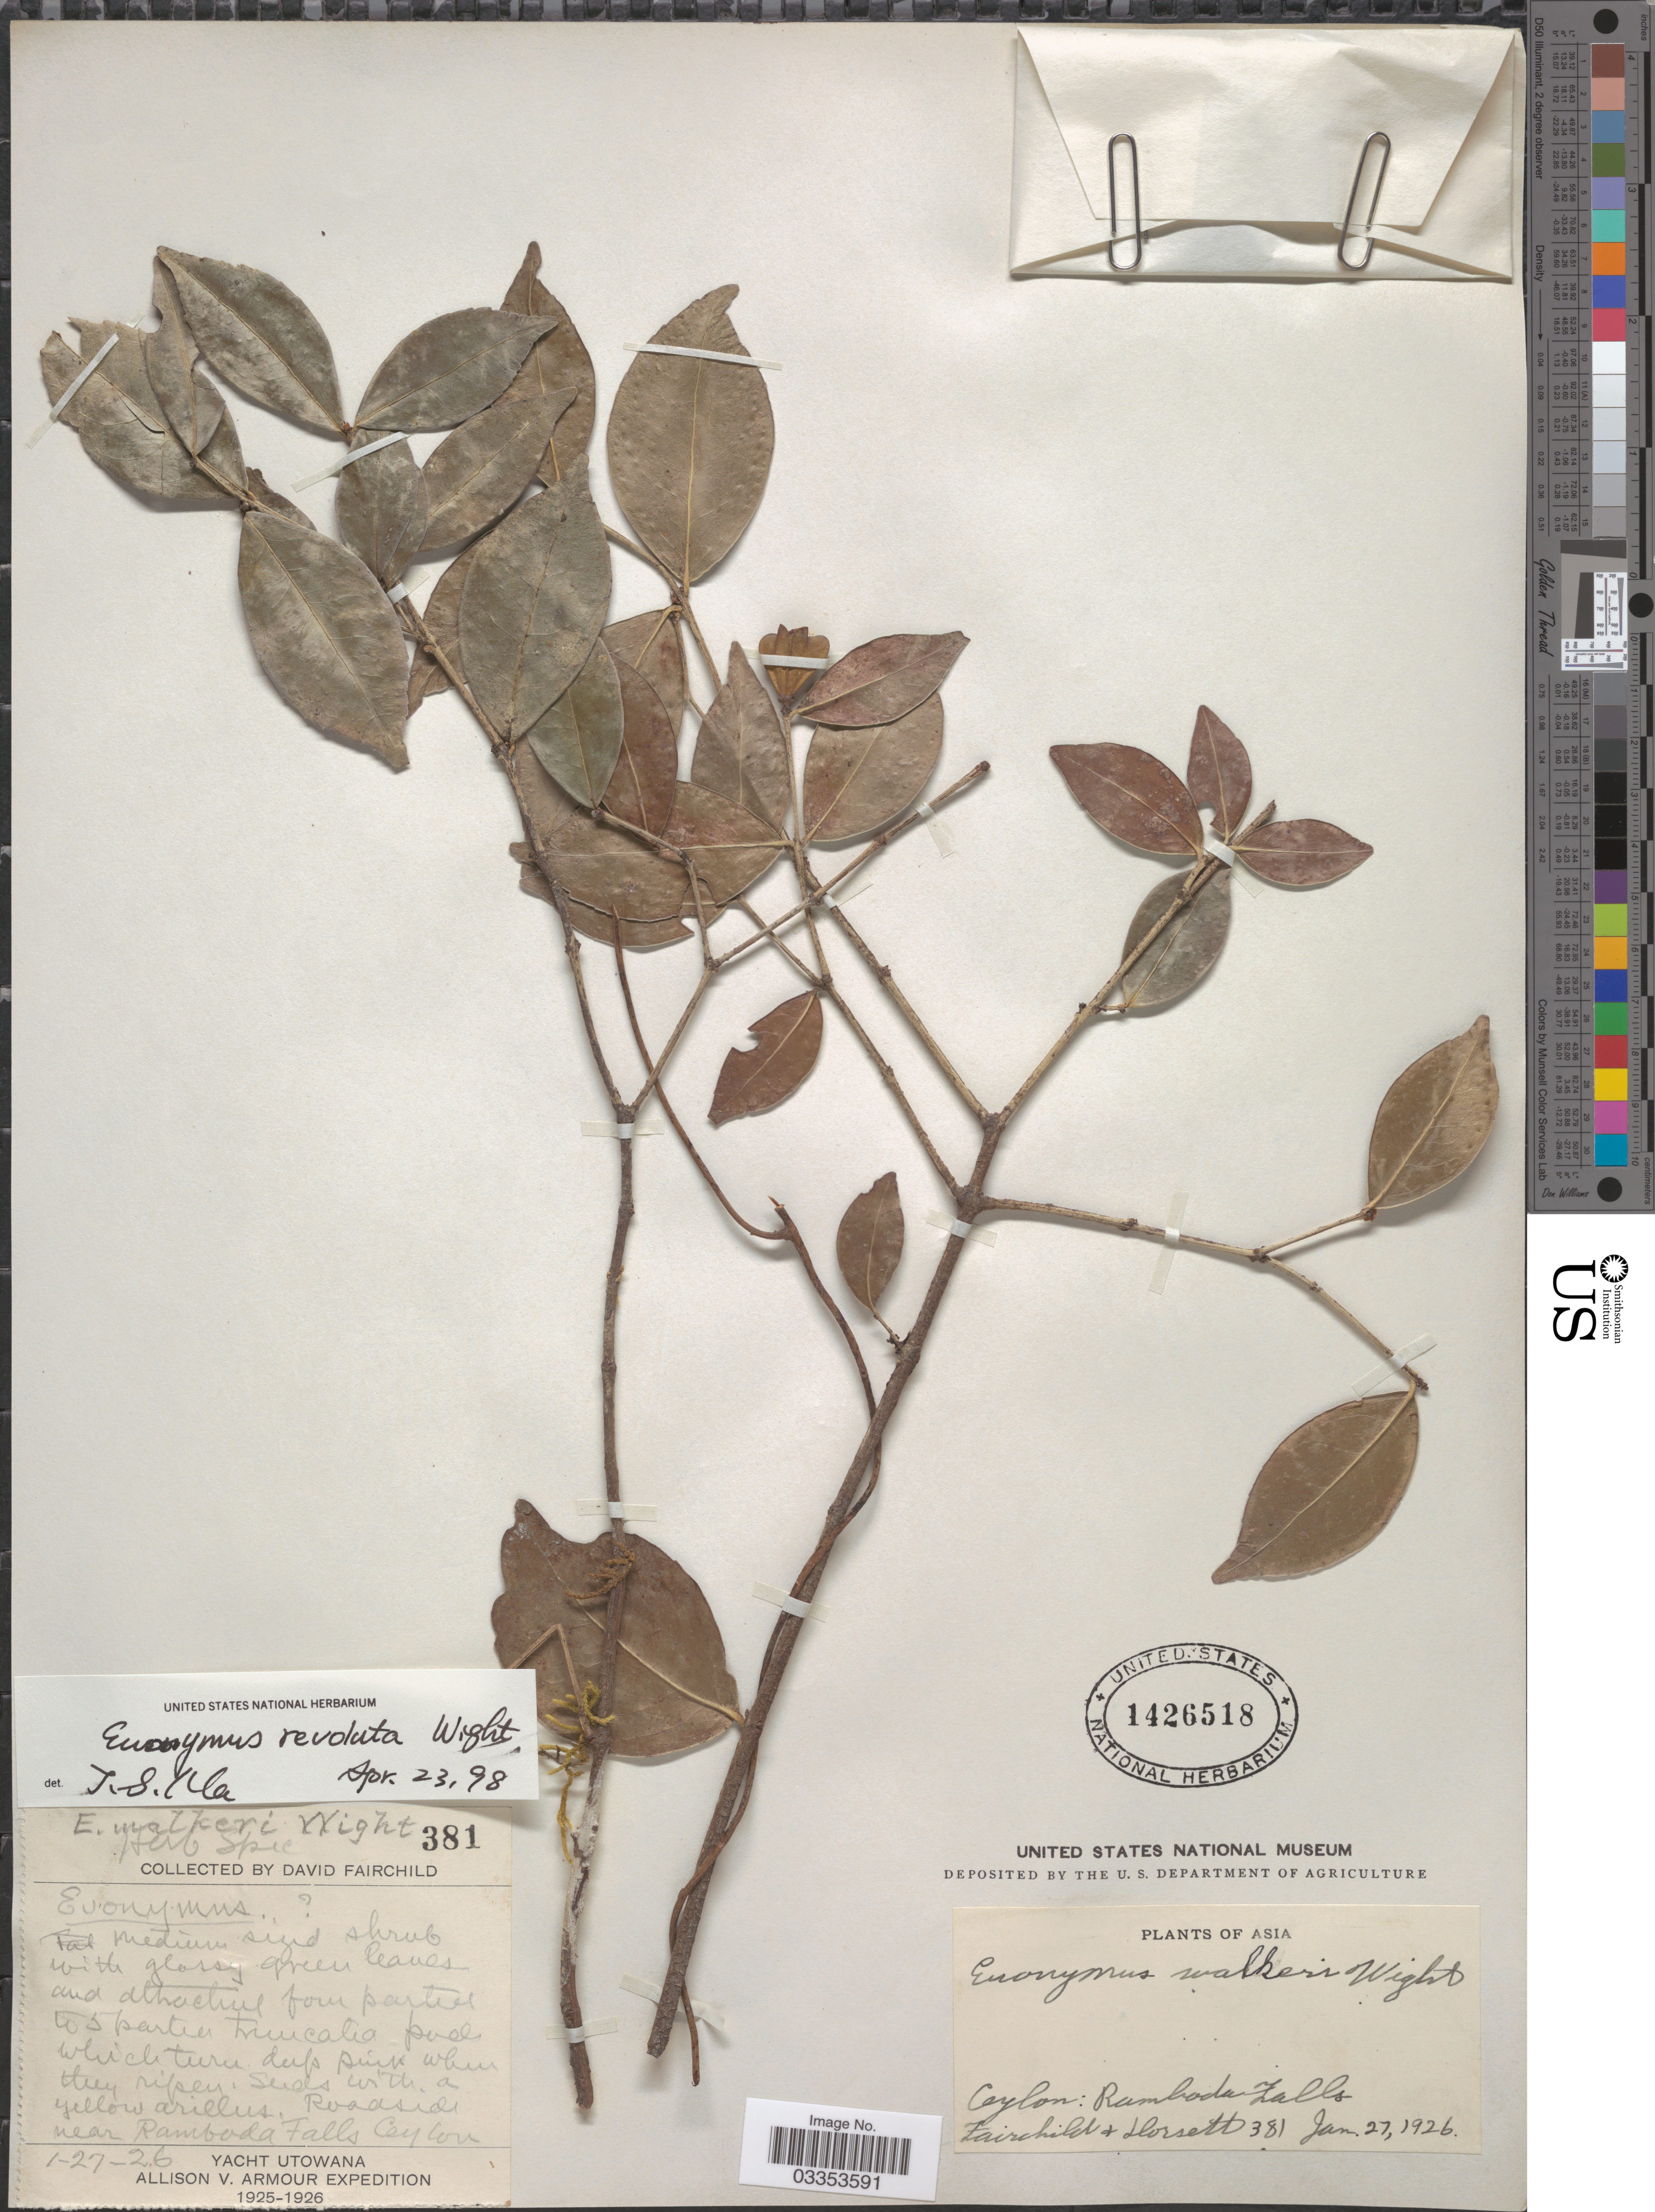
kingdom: Plantae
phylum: Tracheophyta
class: Magnoliopsida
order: Celastrales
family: Celastraceae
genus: Euonymus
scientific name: Euonymus revolutus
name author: Wight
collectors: D. Fairchild & -- Dorsett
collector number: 381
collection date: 1926-01-27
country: Sri Lanka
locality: Ceylon: Ramboda Falls.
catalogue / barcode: US 1426518